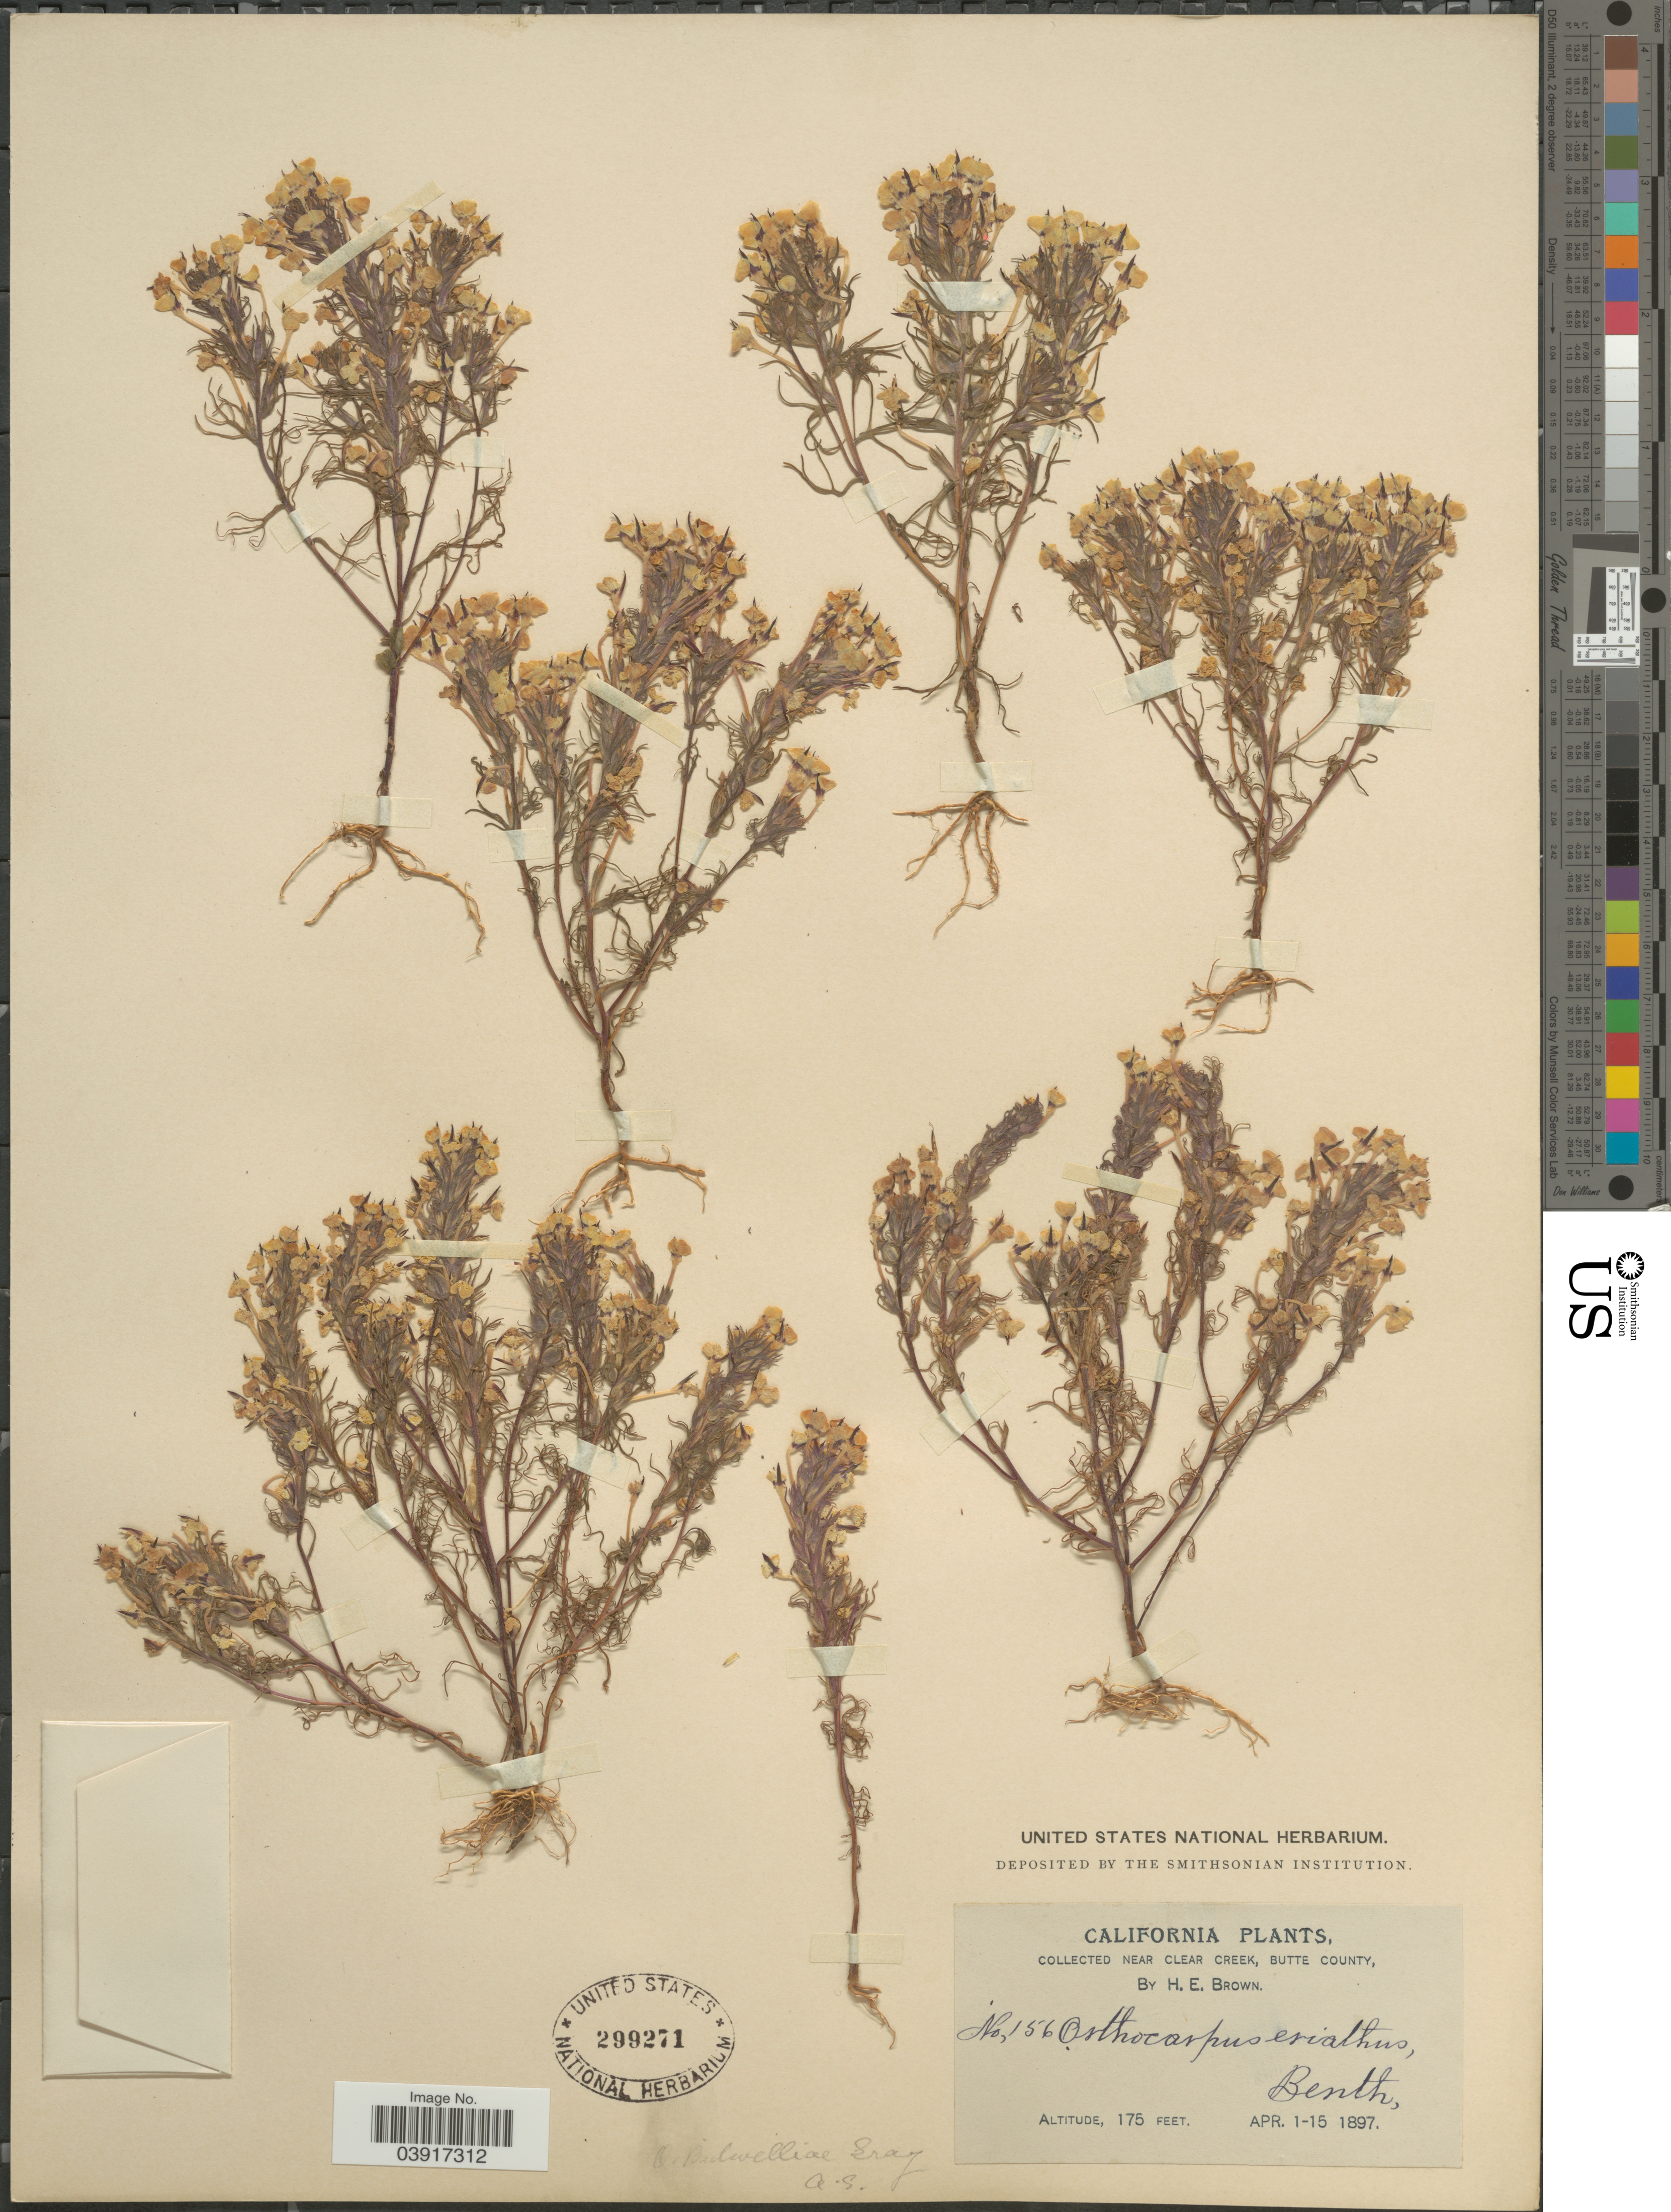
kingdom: Plantae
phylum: Tracheophyta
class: Magnoliopsida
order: Lamiales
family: Orobanchaceae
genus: Orthocarpus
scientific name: Orthocarpus erianthus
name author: Benth.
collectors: H. E. Brown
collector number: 156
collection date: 1897-04-01/1897-04-15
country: United States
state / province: California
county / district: Butte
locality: Near Clear Creek, Butte County.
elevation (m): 53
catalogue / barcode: US 299271